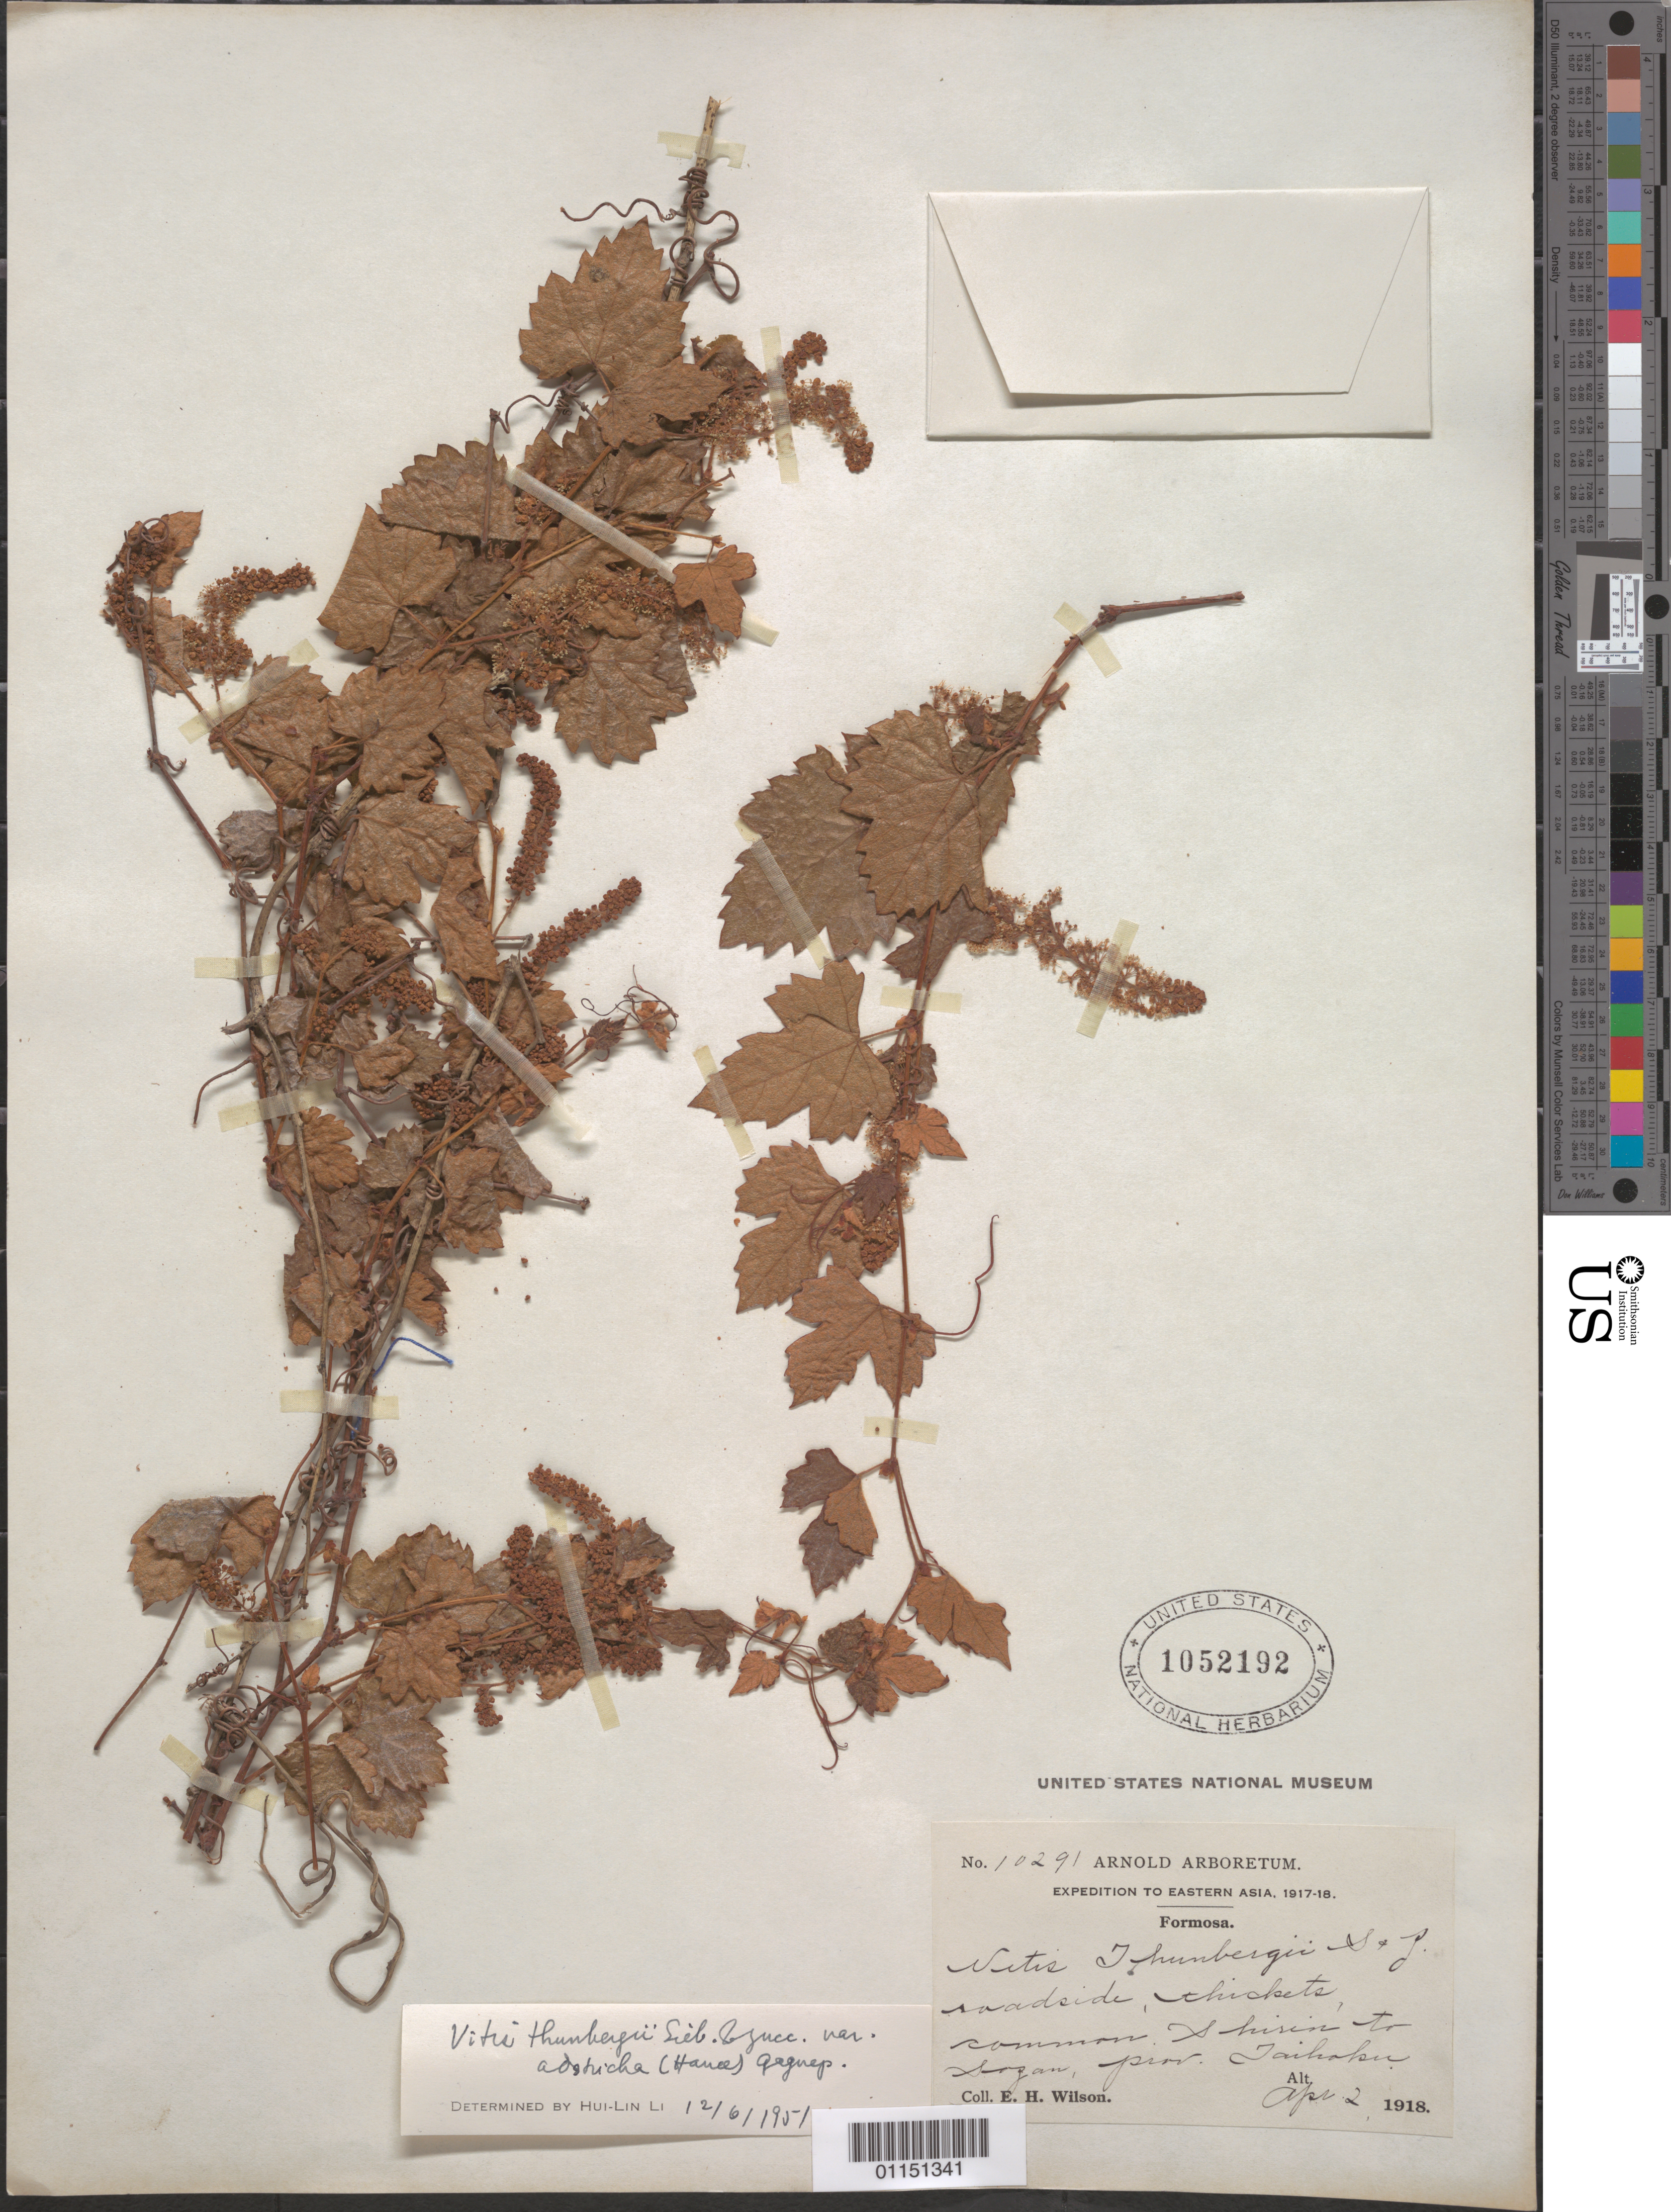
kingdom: Plantae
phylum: Tracheophyta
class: Magnoliopsida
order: Vitales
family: Vitaceae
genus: Vitis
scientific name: Vitis thunbergii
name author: Siebold & Zucc.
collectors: E. H. Wilson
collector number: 10291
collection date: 1918-04-02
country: Japan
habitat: Roadside, thickets, common.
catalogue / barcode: US 1052192